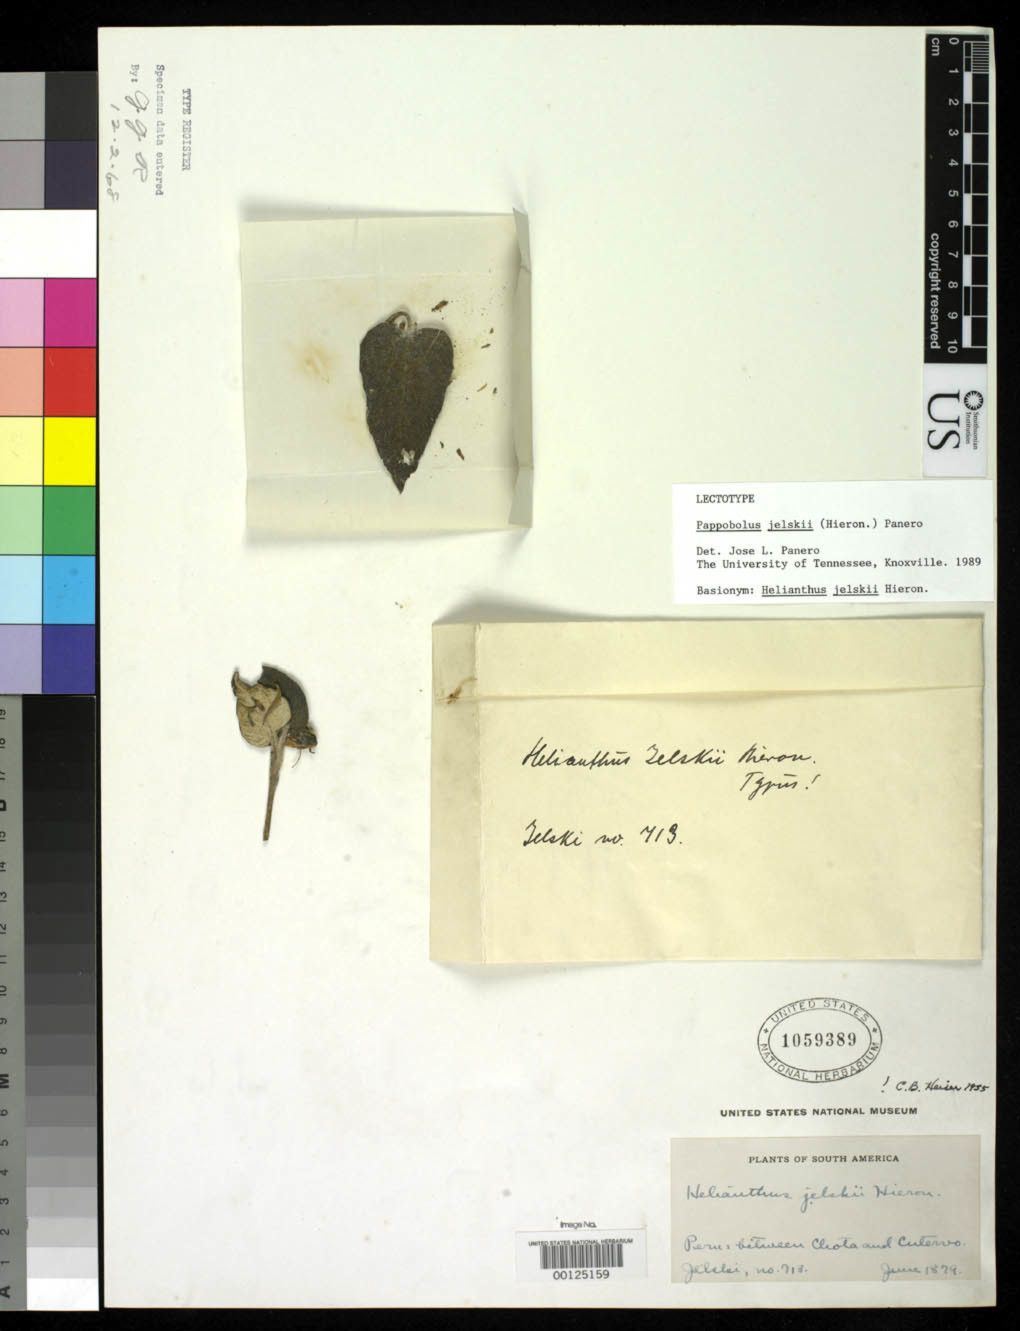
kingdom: Plantae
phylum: Tracheophyta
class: Magnoliopsida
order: Asterales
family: Asteraceae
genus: Helianthus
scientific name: Helianthus jelskii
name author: Hieron.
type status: Lectotype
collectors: C. von Jelski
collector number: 713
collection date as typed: Jun 1879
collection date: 1879-06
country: Peru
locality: between Chota and Cutervo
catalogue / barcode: US 1059389